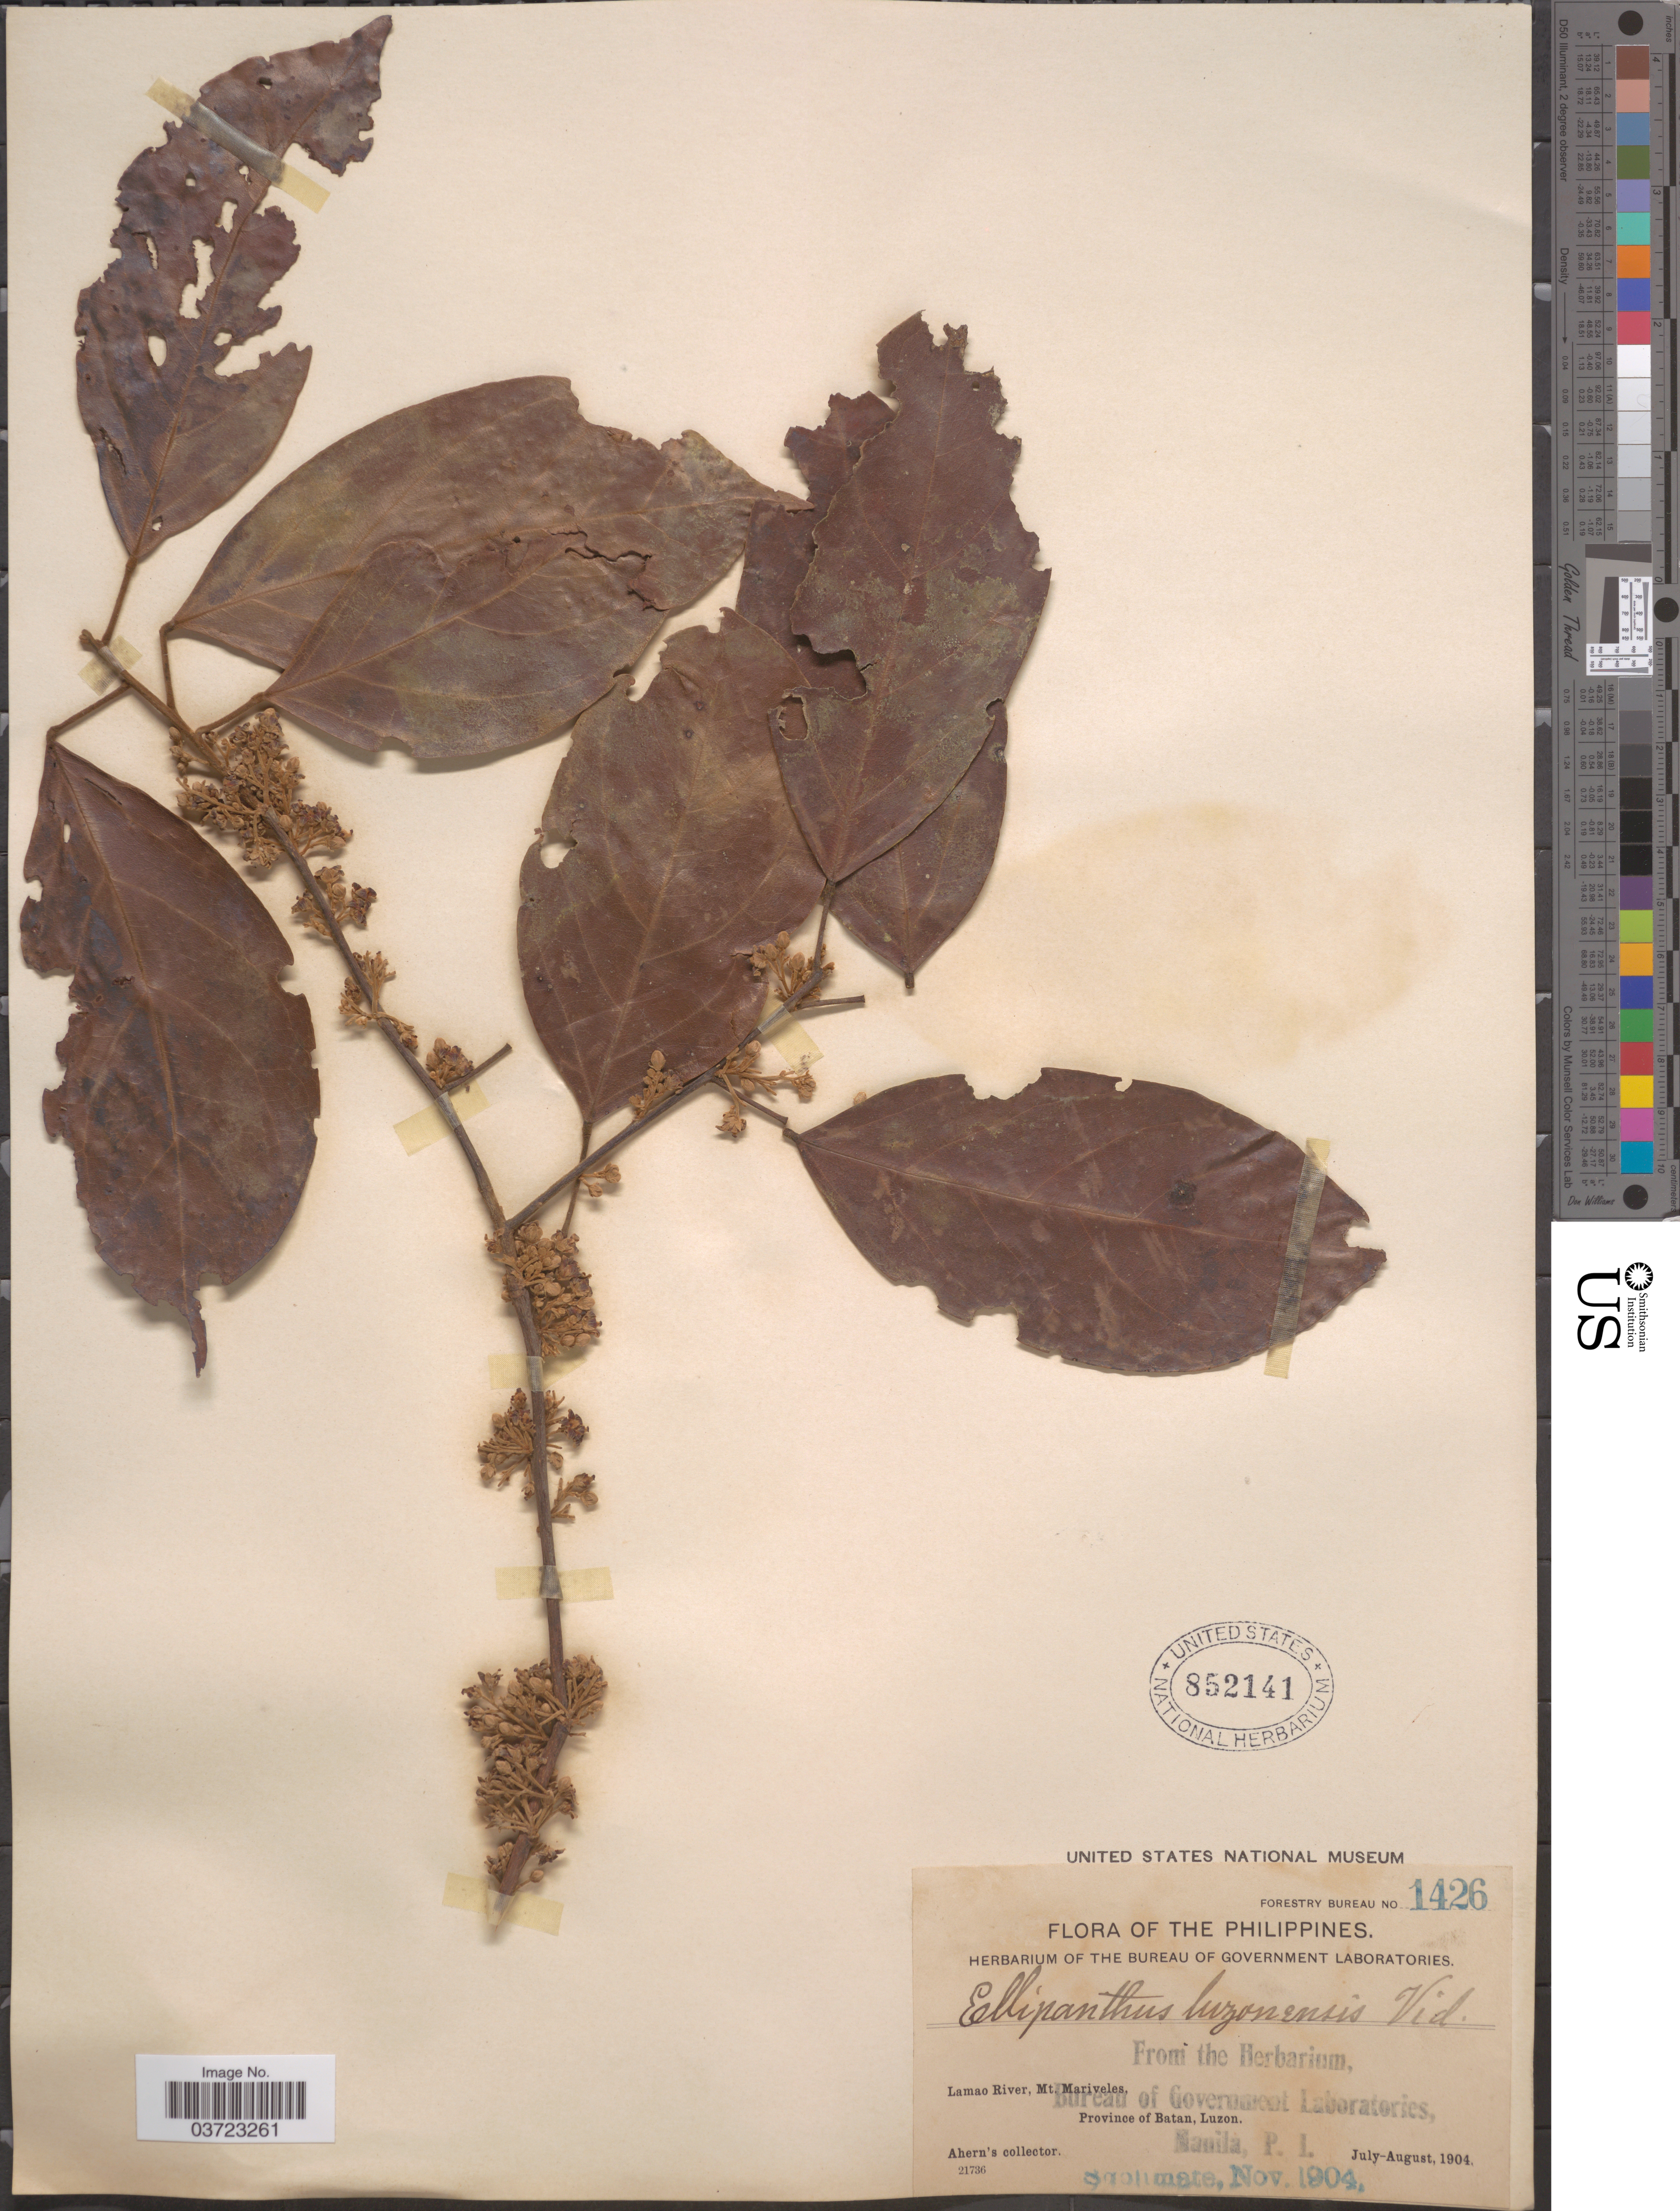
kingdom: Plantae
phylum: Tracheophyta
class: Magnoliopsida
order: Oxalidales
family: Connaraceae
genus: Ellipanthus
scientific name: Ellipanthus luzoniensis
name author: S. Vidal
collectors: Ahern's collector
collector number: Forestry Bureau 1426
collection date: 1904-07/1904-08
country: Philippines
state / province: Cagayan Valley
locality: Lamao River, Mt. Mariveles, Province of Batan, Luzon.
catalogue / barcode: US 852141